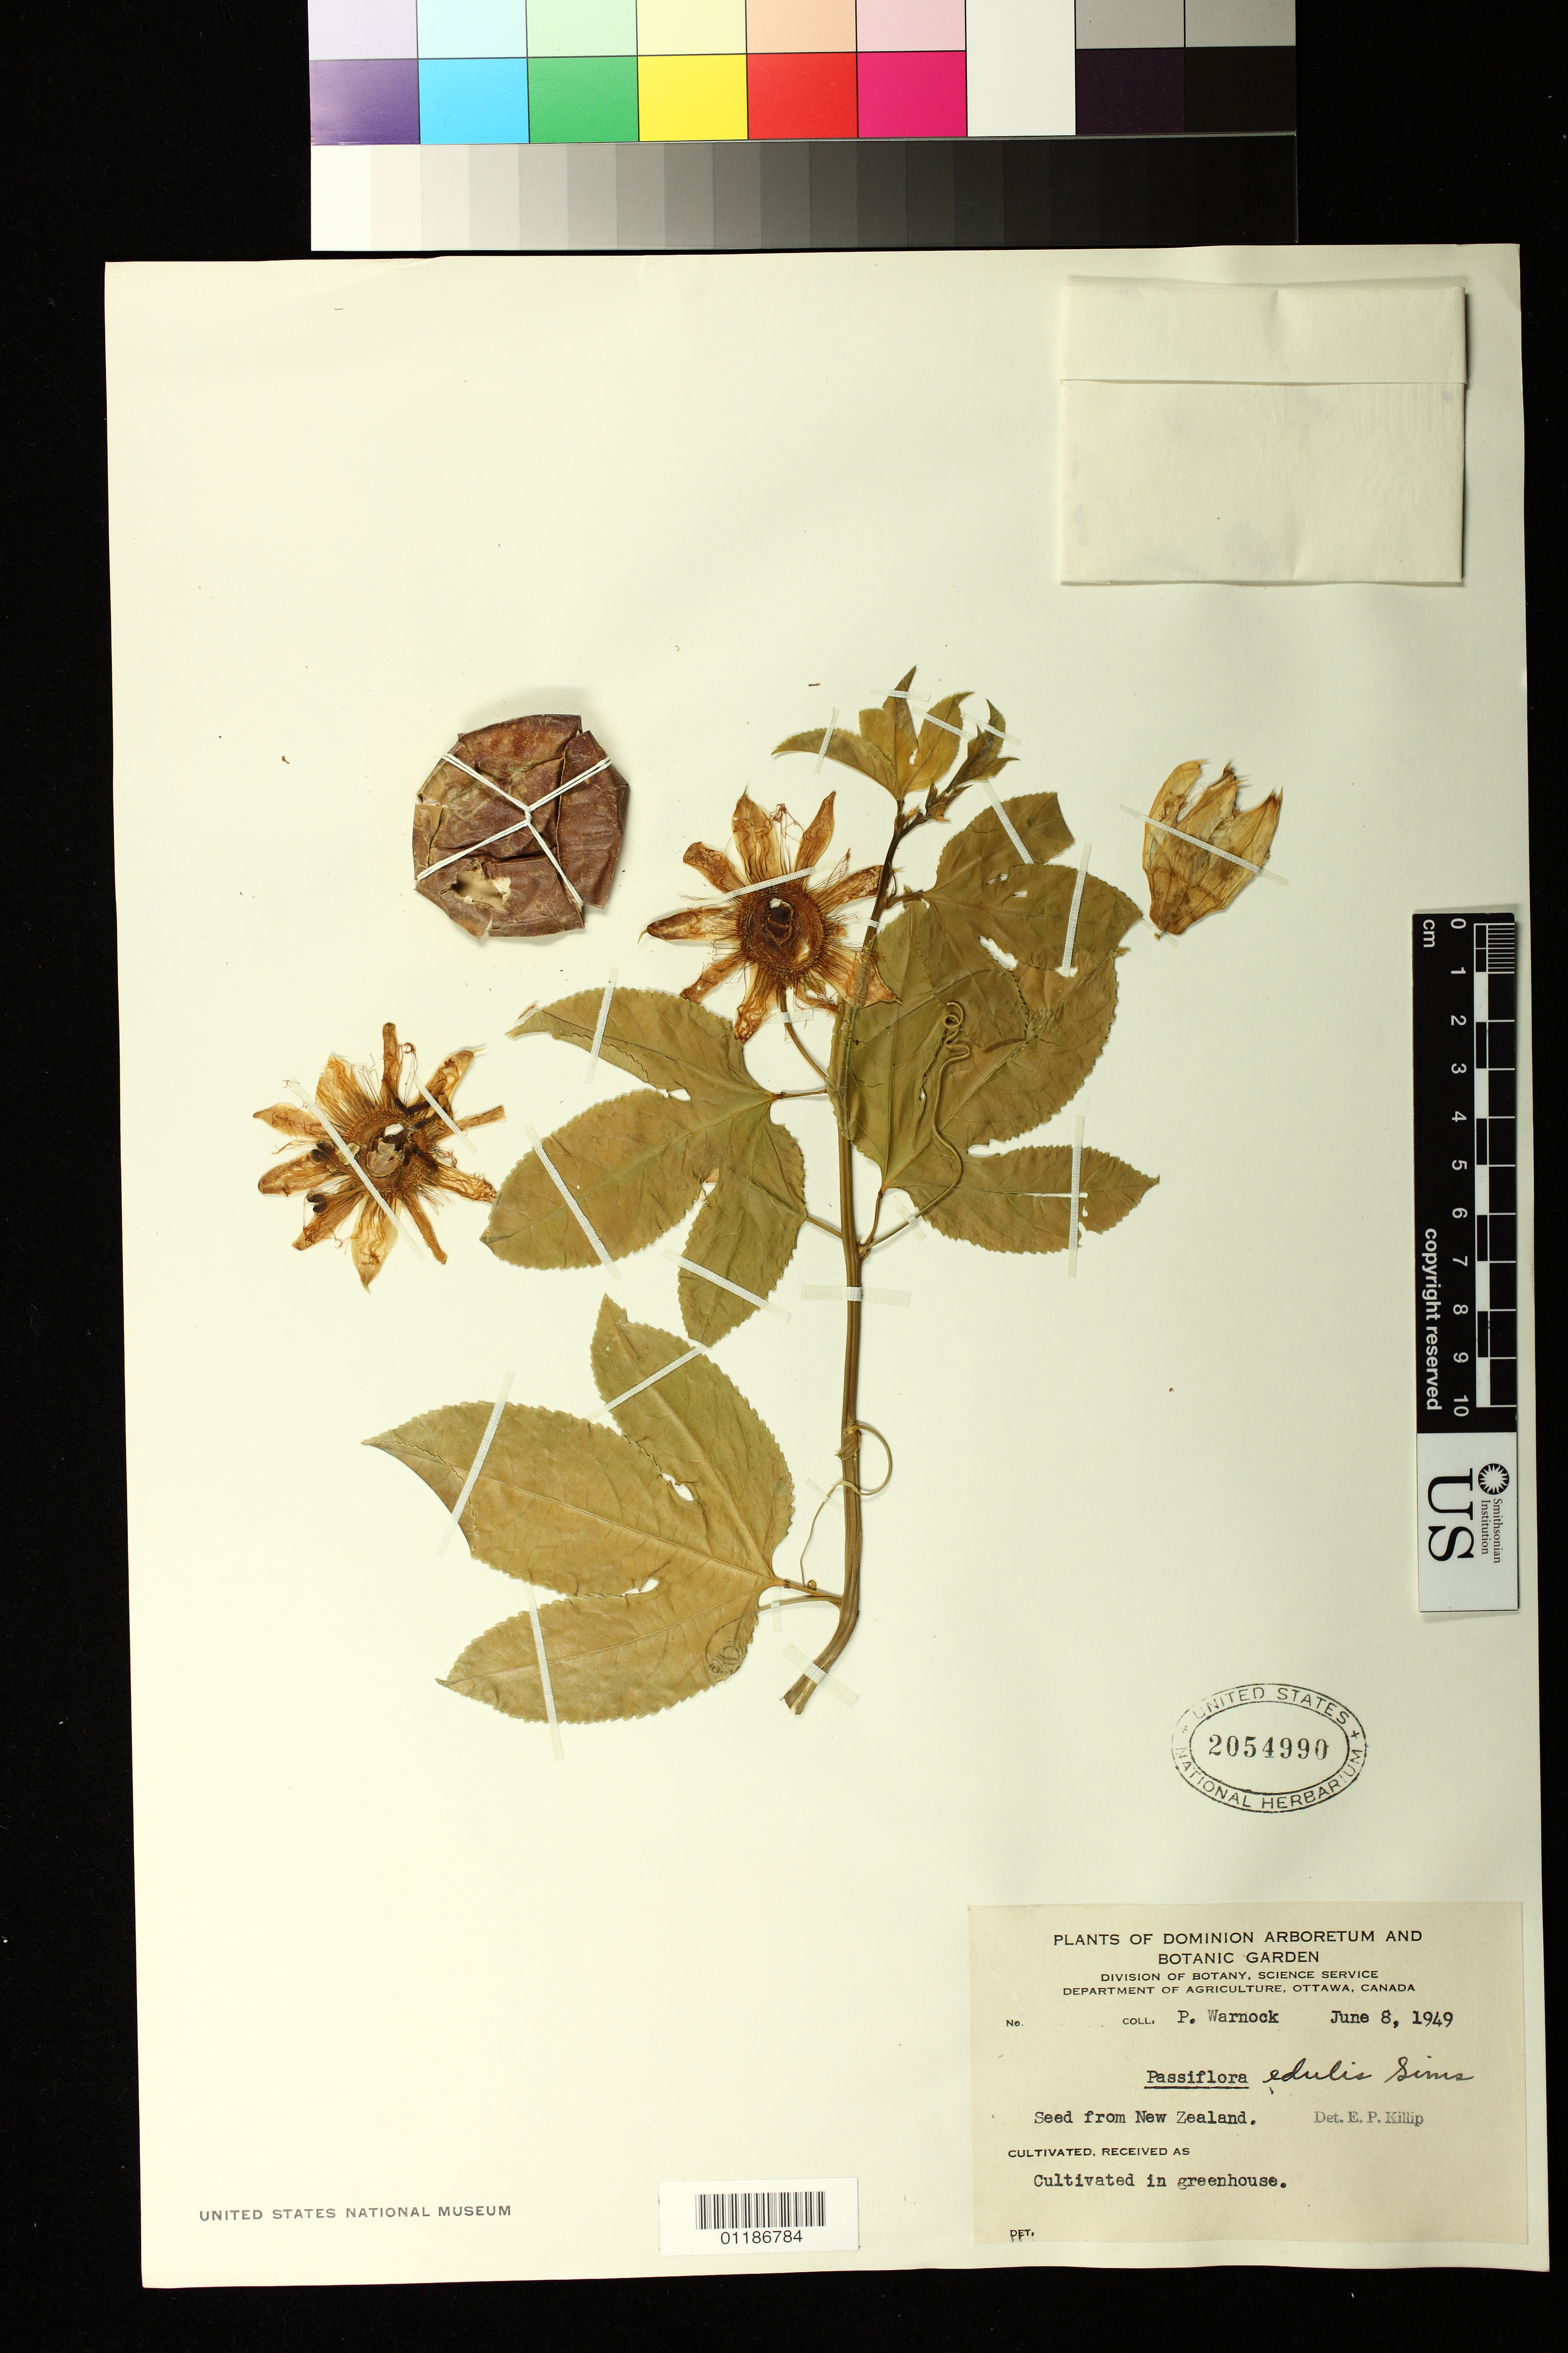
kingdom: Plantae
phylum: Tracheophyta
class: Magnoliopsida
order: Malpighiales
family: Passifloraceae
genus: Passiflora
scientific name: Passiflora edulis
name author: Sims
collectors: P. Warnock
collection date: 1949-06-08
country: Canada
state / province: Ontario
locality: Cultivated in greenhouse, Dominion Arboretum and Botanic Garden, Ottawa. Seed from New Zealand.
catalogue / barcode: US 2054990